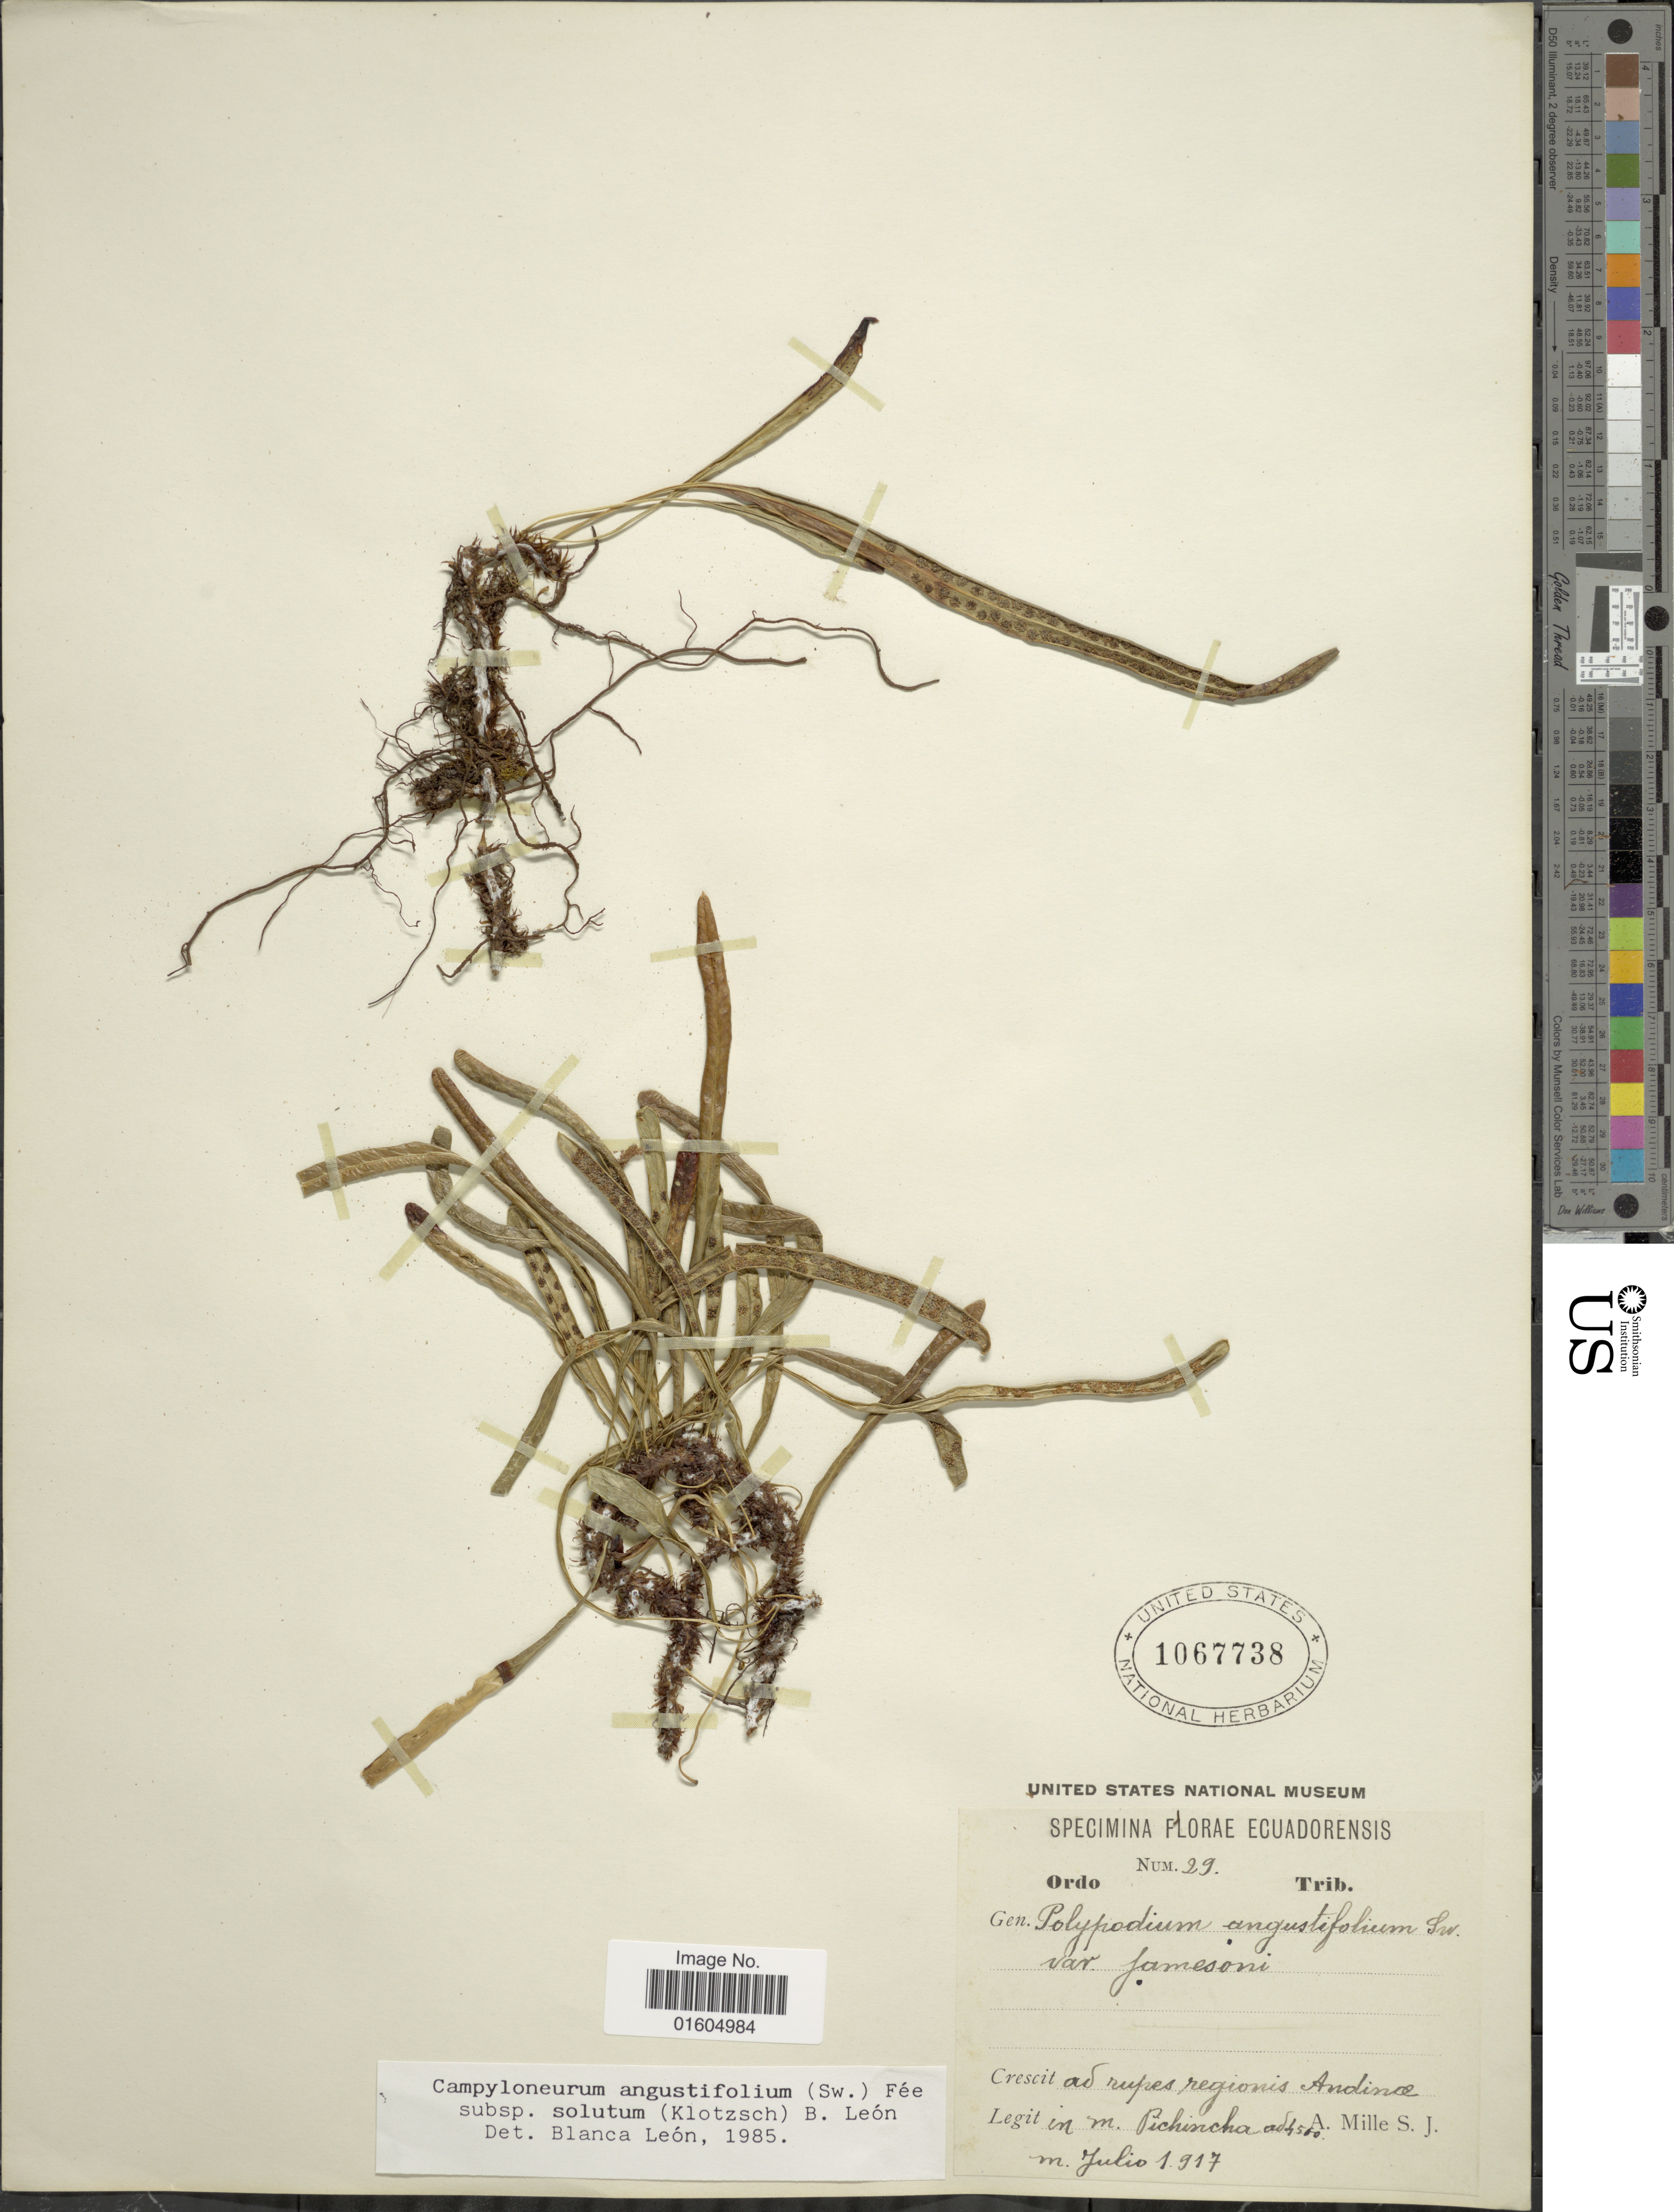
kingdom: Plantae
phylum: Tracheophyta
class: Polypodiopsida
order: Polypodiales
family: Polypodiaceae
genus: Campyloneurum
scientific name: Campyloneurum solutum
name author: (Klotzsch) Fée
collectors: A. Mille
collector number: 29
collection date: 1917-07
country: Ecuador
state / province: Pichincha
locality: Ecuadorensis. Ordo. Trib. ad rupes regionis Andina. in m. Pichincha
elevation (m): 1372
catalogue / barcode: US 1067738